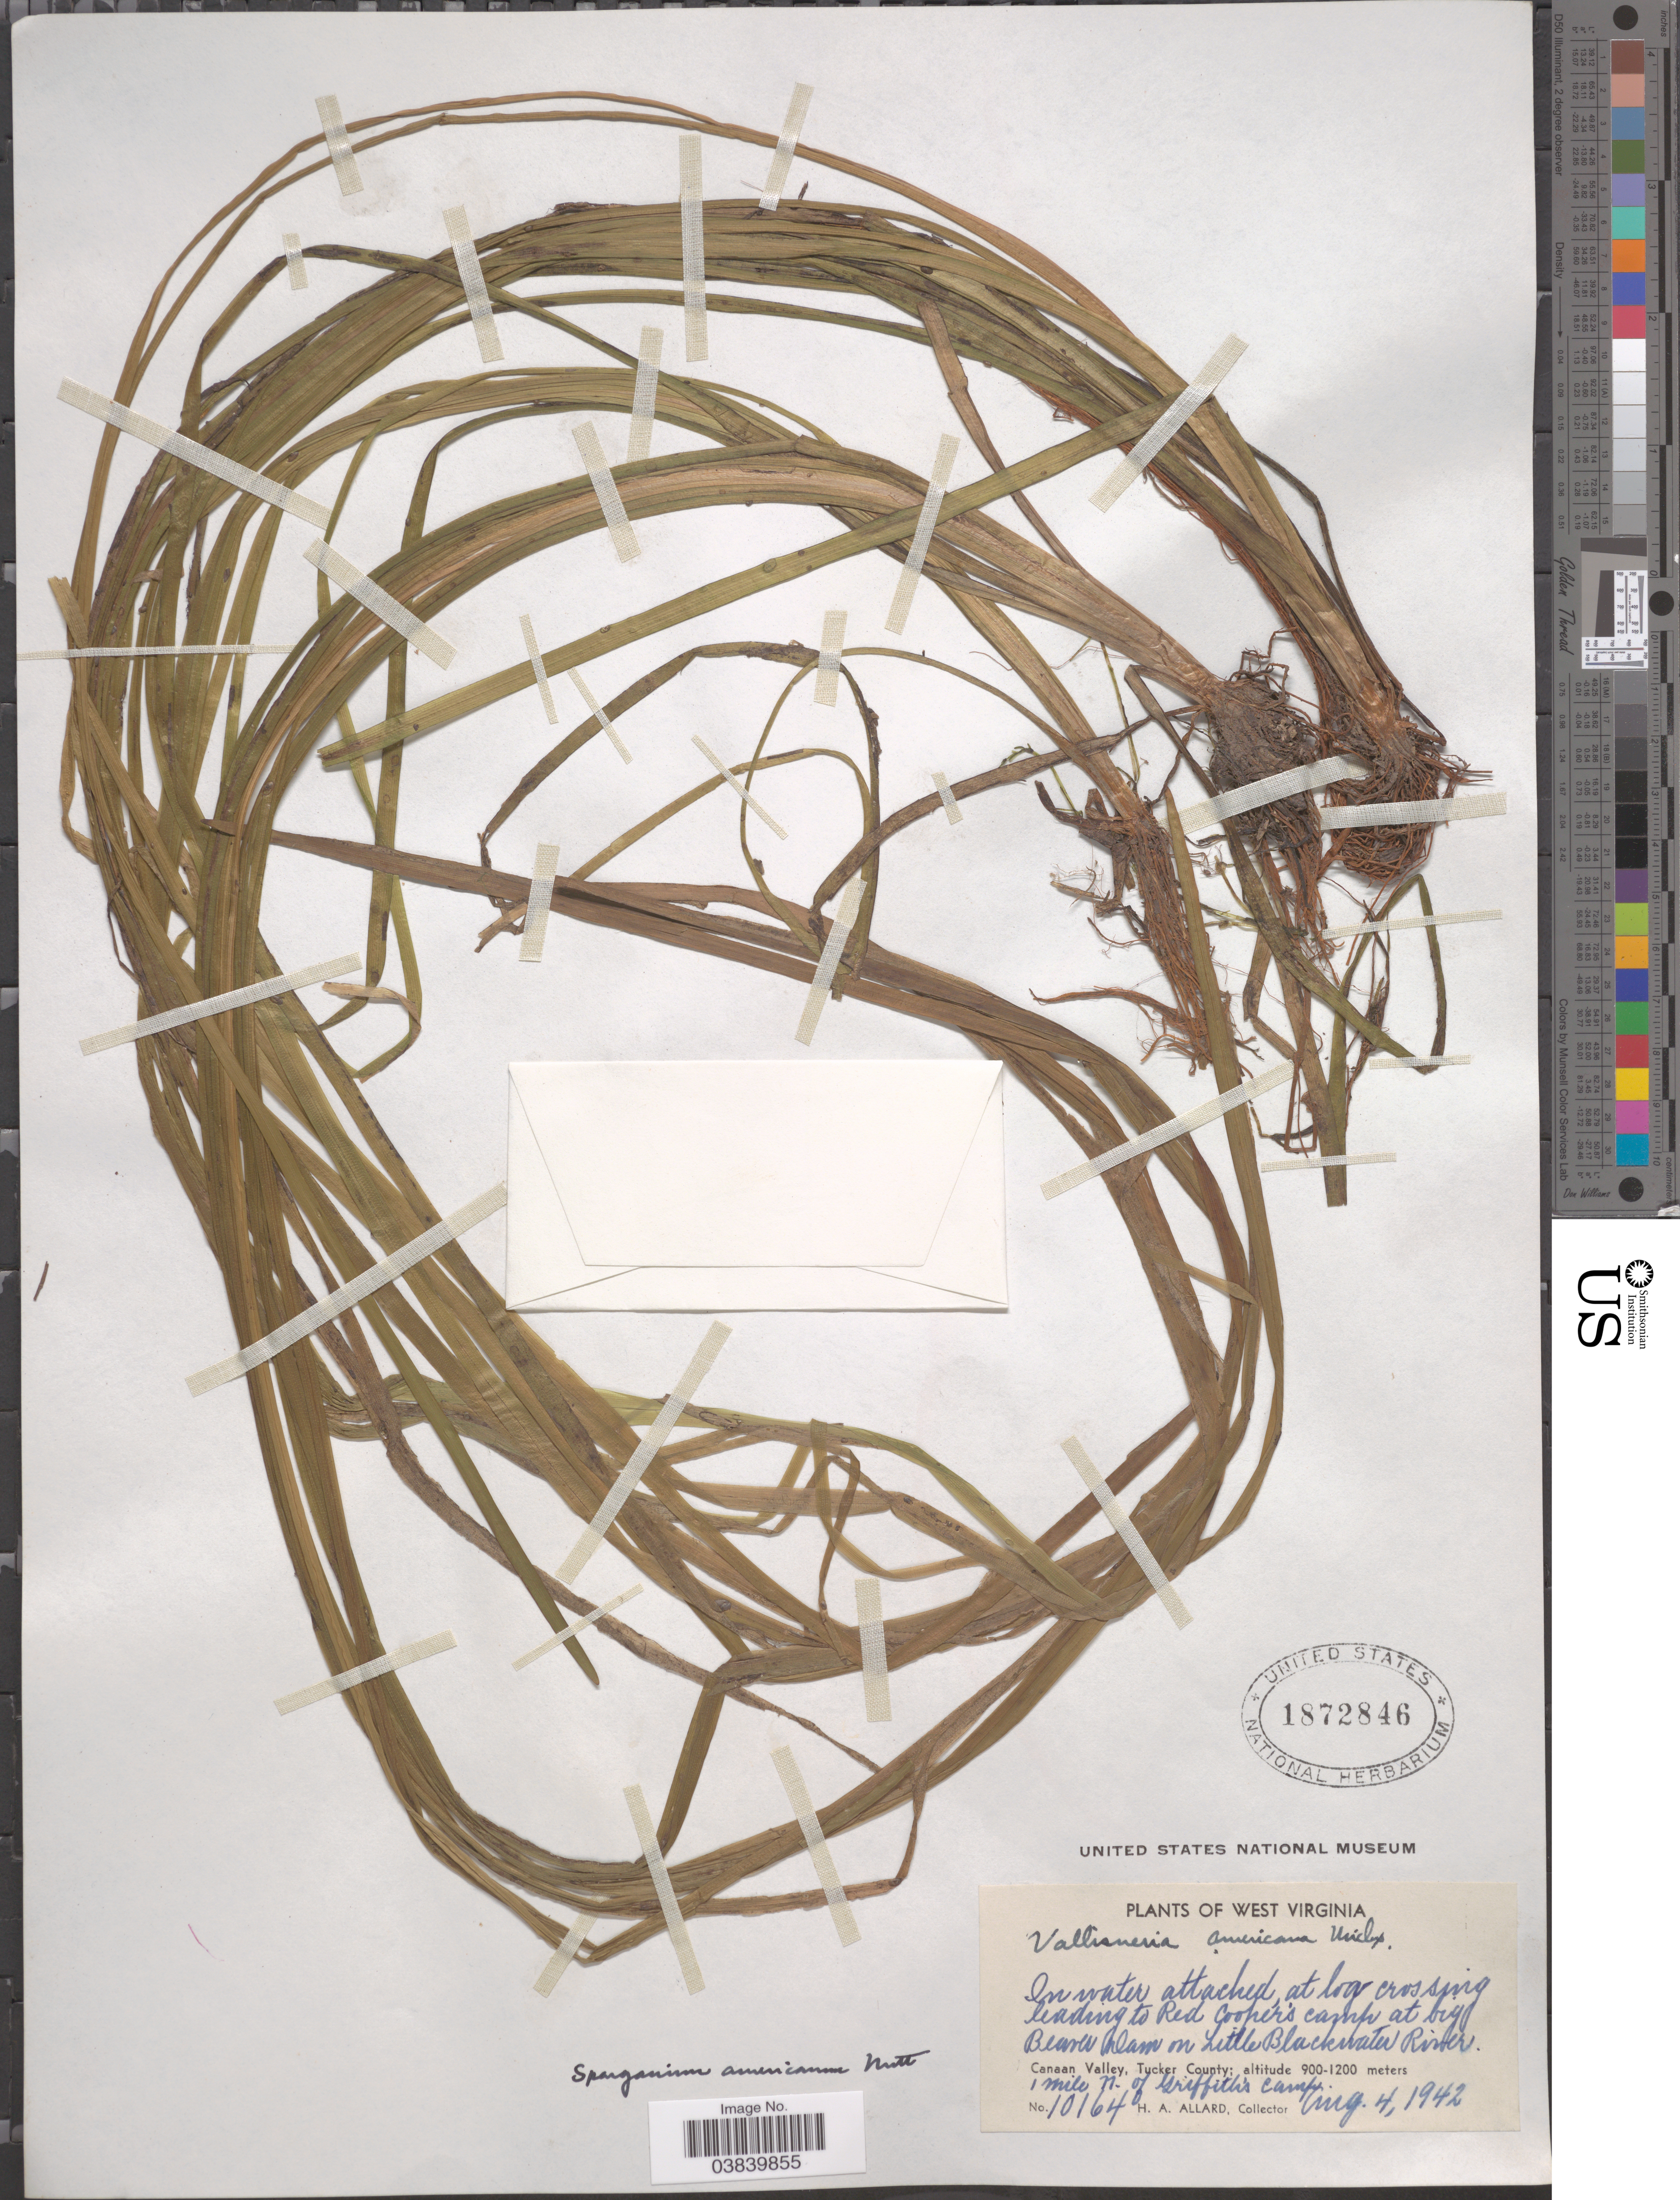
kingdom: Plantae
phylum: Tracheophyta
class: Liliopsida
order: Poales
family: Typhaceae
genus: Sparganium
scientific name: Sparganium americanum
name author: Nutt.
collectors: H. A. Allard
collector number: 10164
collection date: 1942-08-04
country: United States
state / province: West Virginia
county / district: Tucker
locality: In water attached at log crossing leading to Red Cooper's camp at big Beaver Dam on Little Blackwater River. Canaan Valley, Tucker County. 1 mile N. of Griffith's camp.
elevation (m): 900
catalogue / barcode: US 1872846